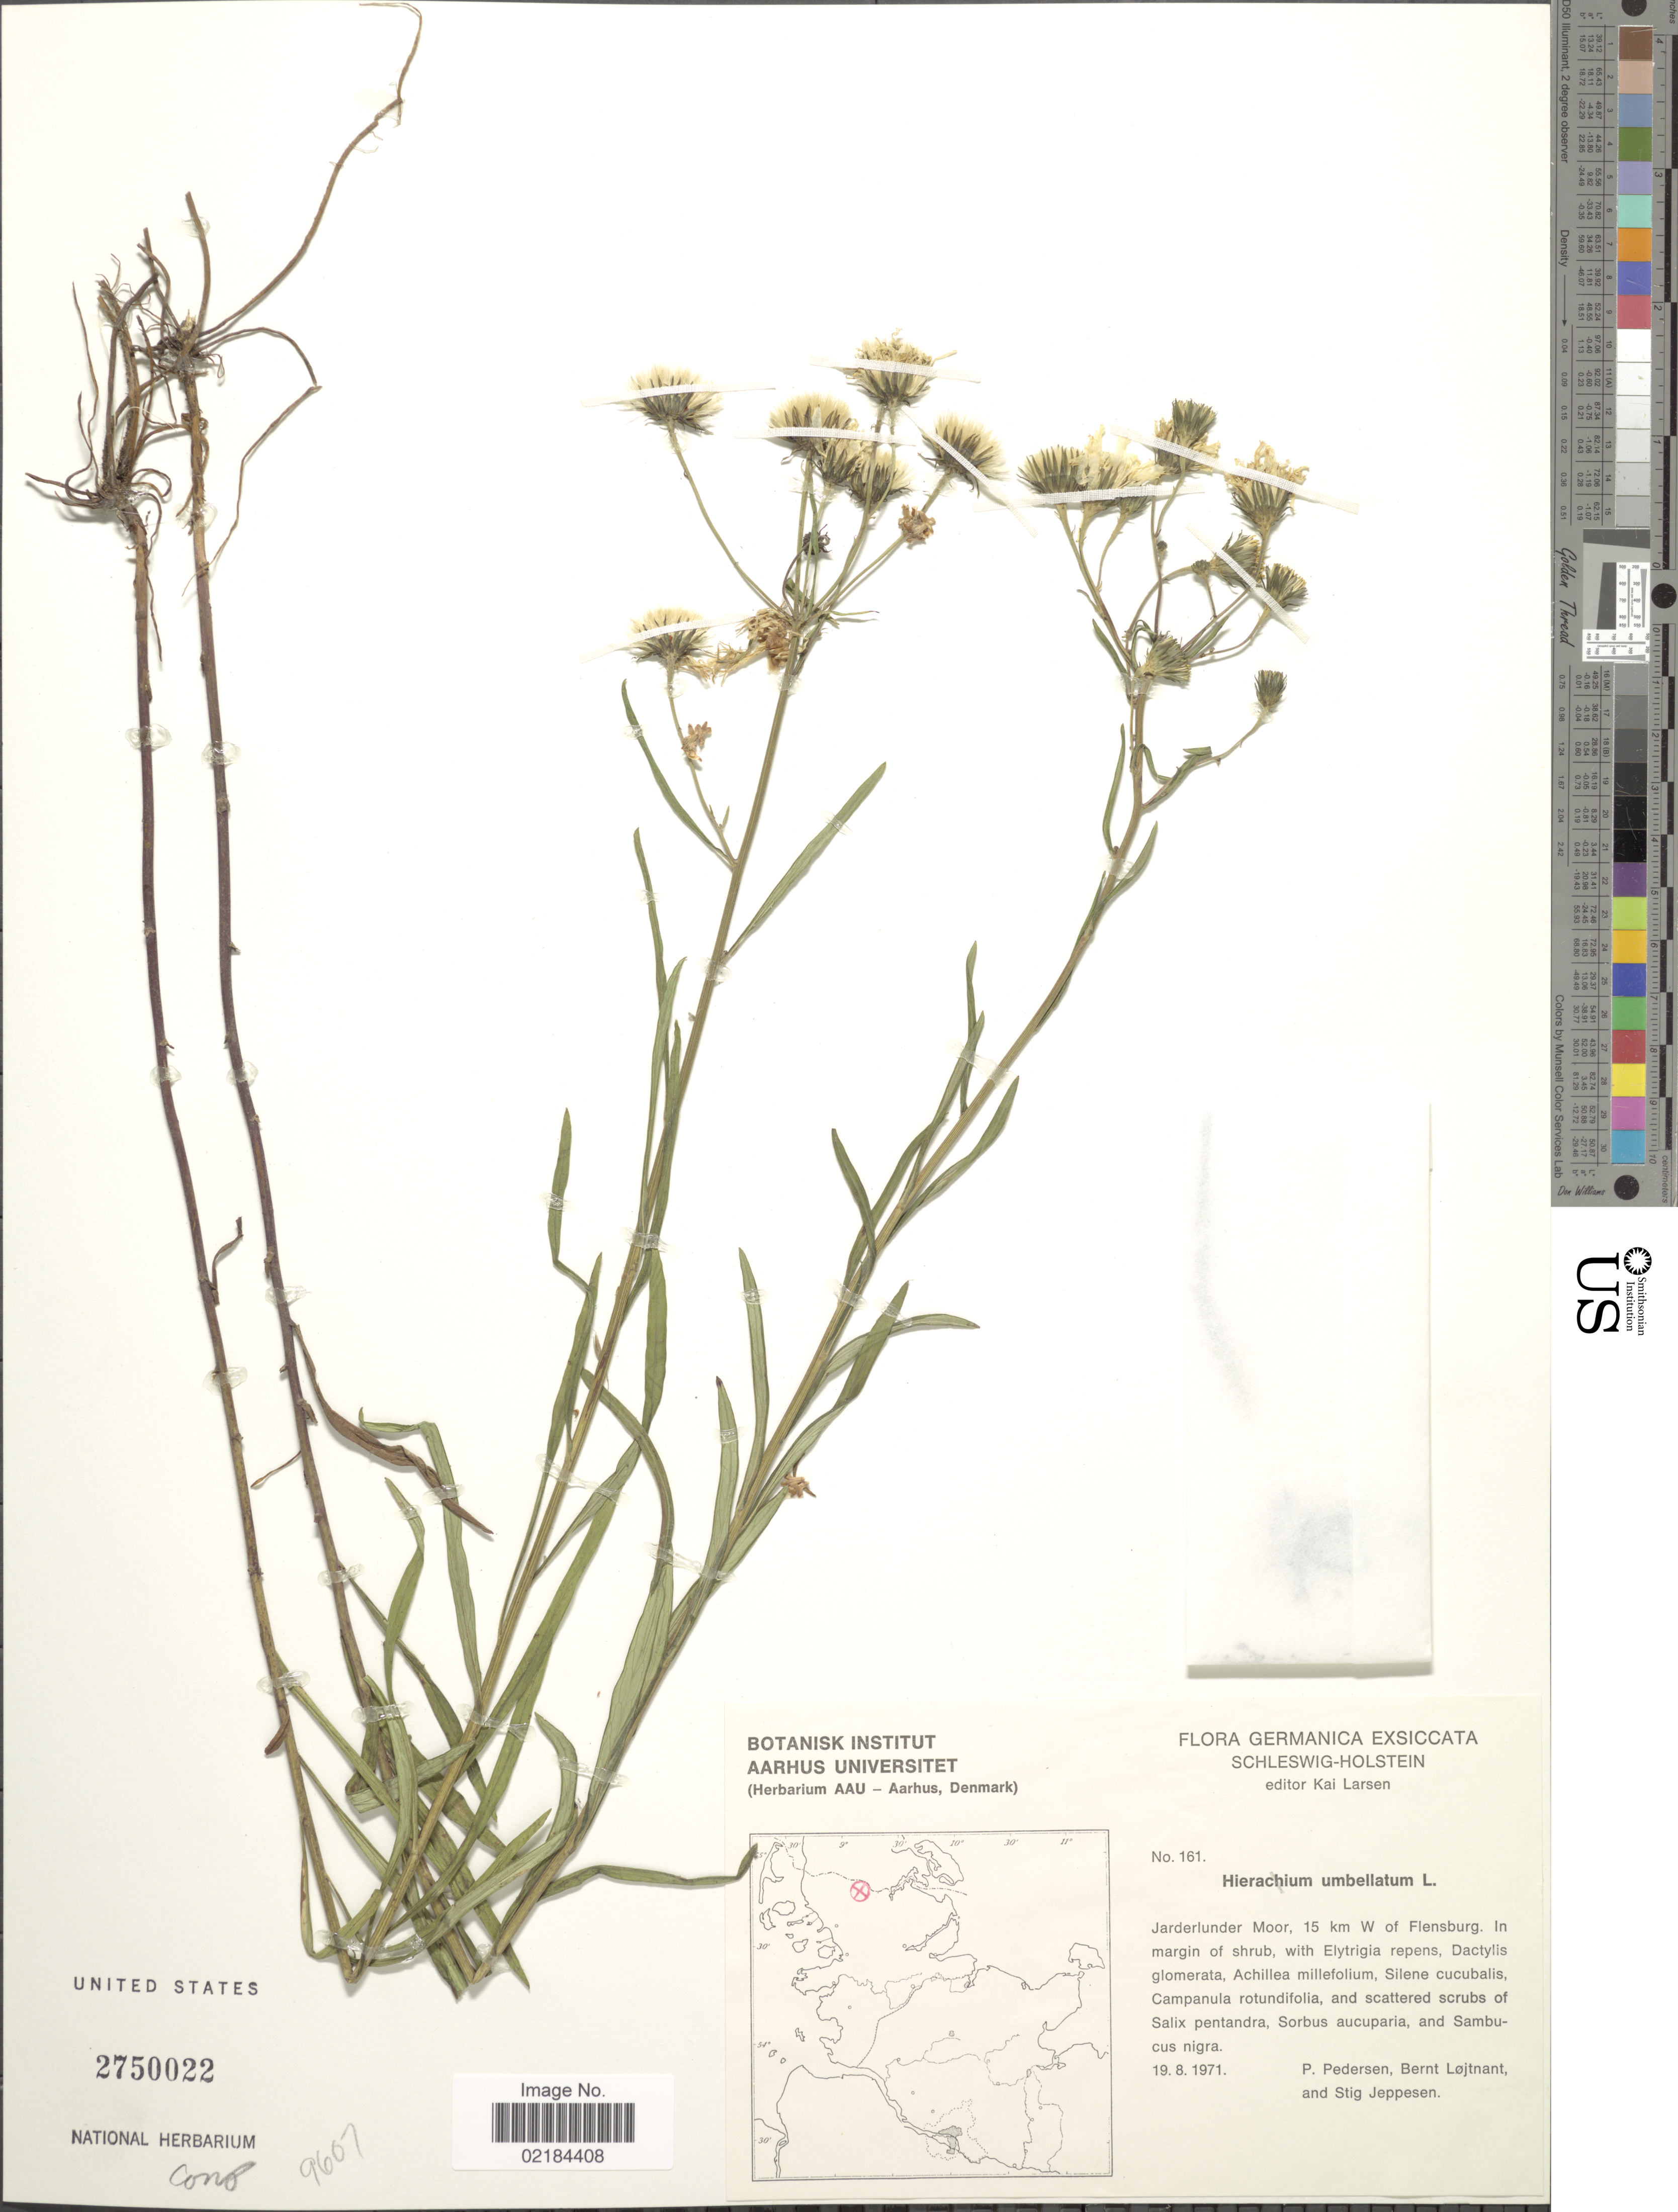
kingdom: Plantae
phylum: Tracheophyta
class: Magnoliopsida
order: Asterales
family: Asteraceae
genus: Hieracium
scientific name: Hieracium umbellatum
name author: L.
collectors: P. Pedersen, B. Löjtnant & S. Jeppesen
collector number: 161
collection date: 1971-08-19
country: Germany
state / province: Schleswig-Holstein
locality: Germanica. Jarderlunder Moor, 15 km W of Flensburg.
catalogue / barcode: US 2750022